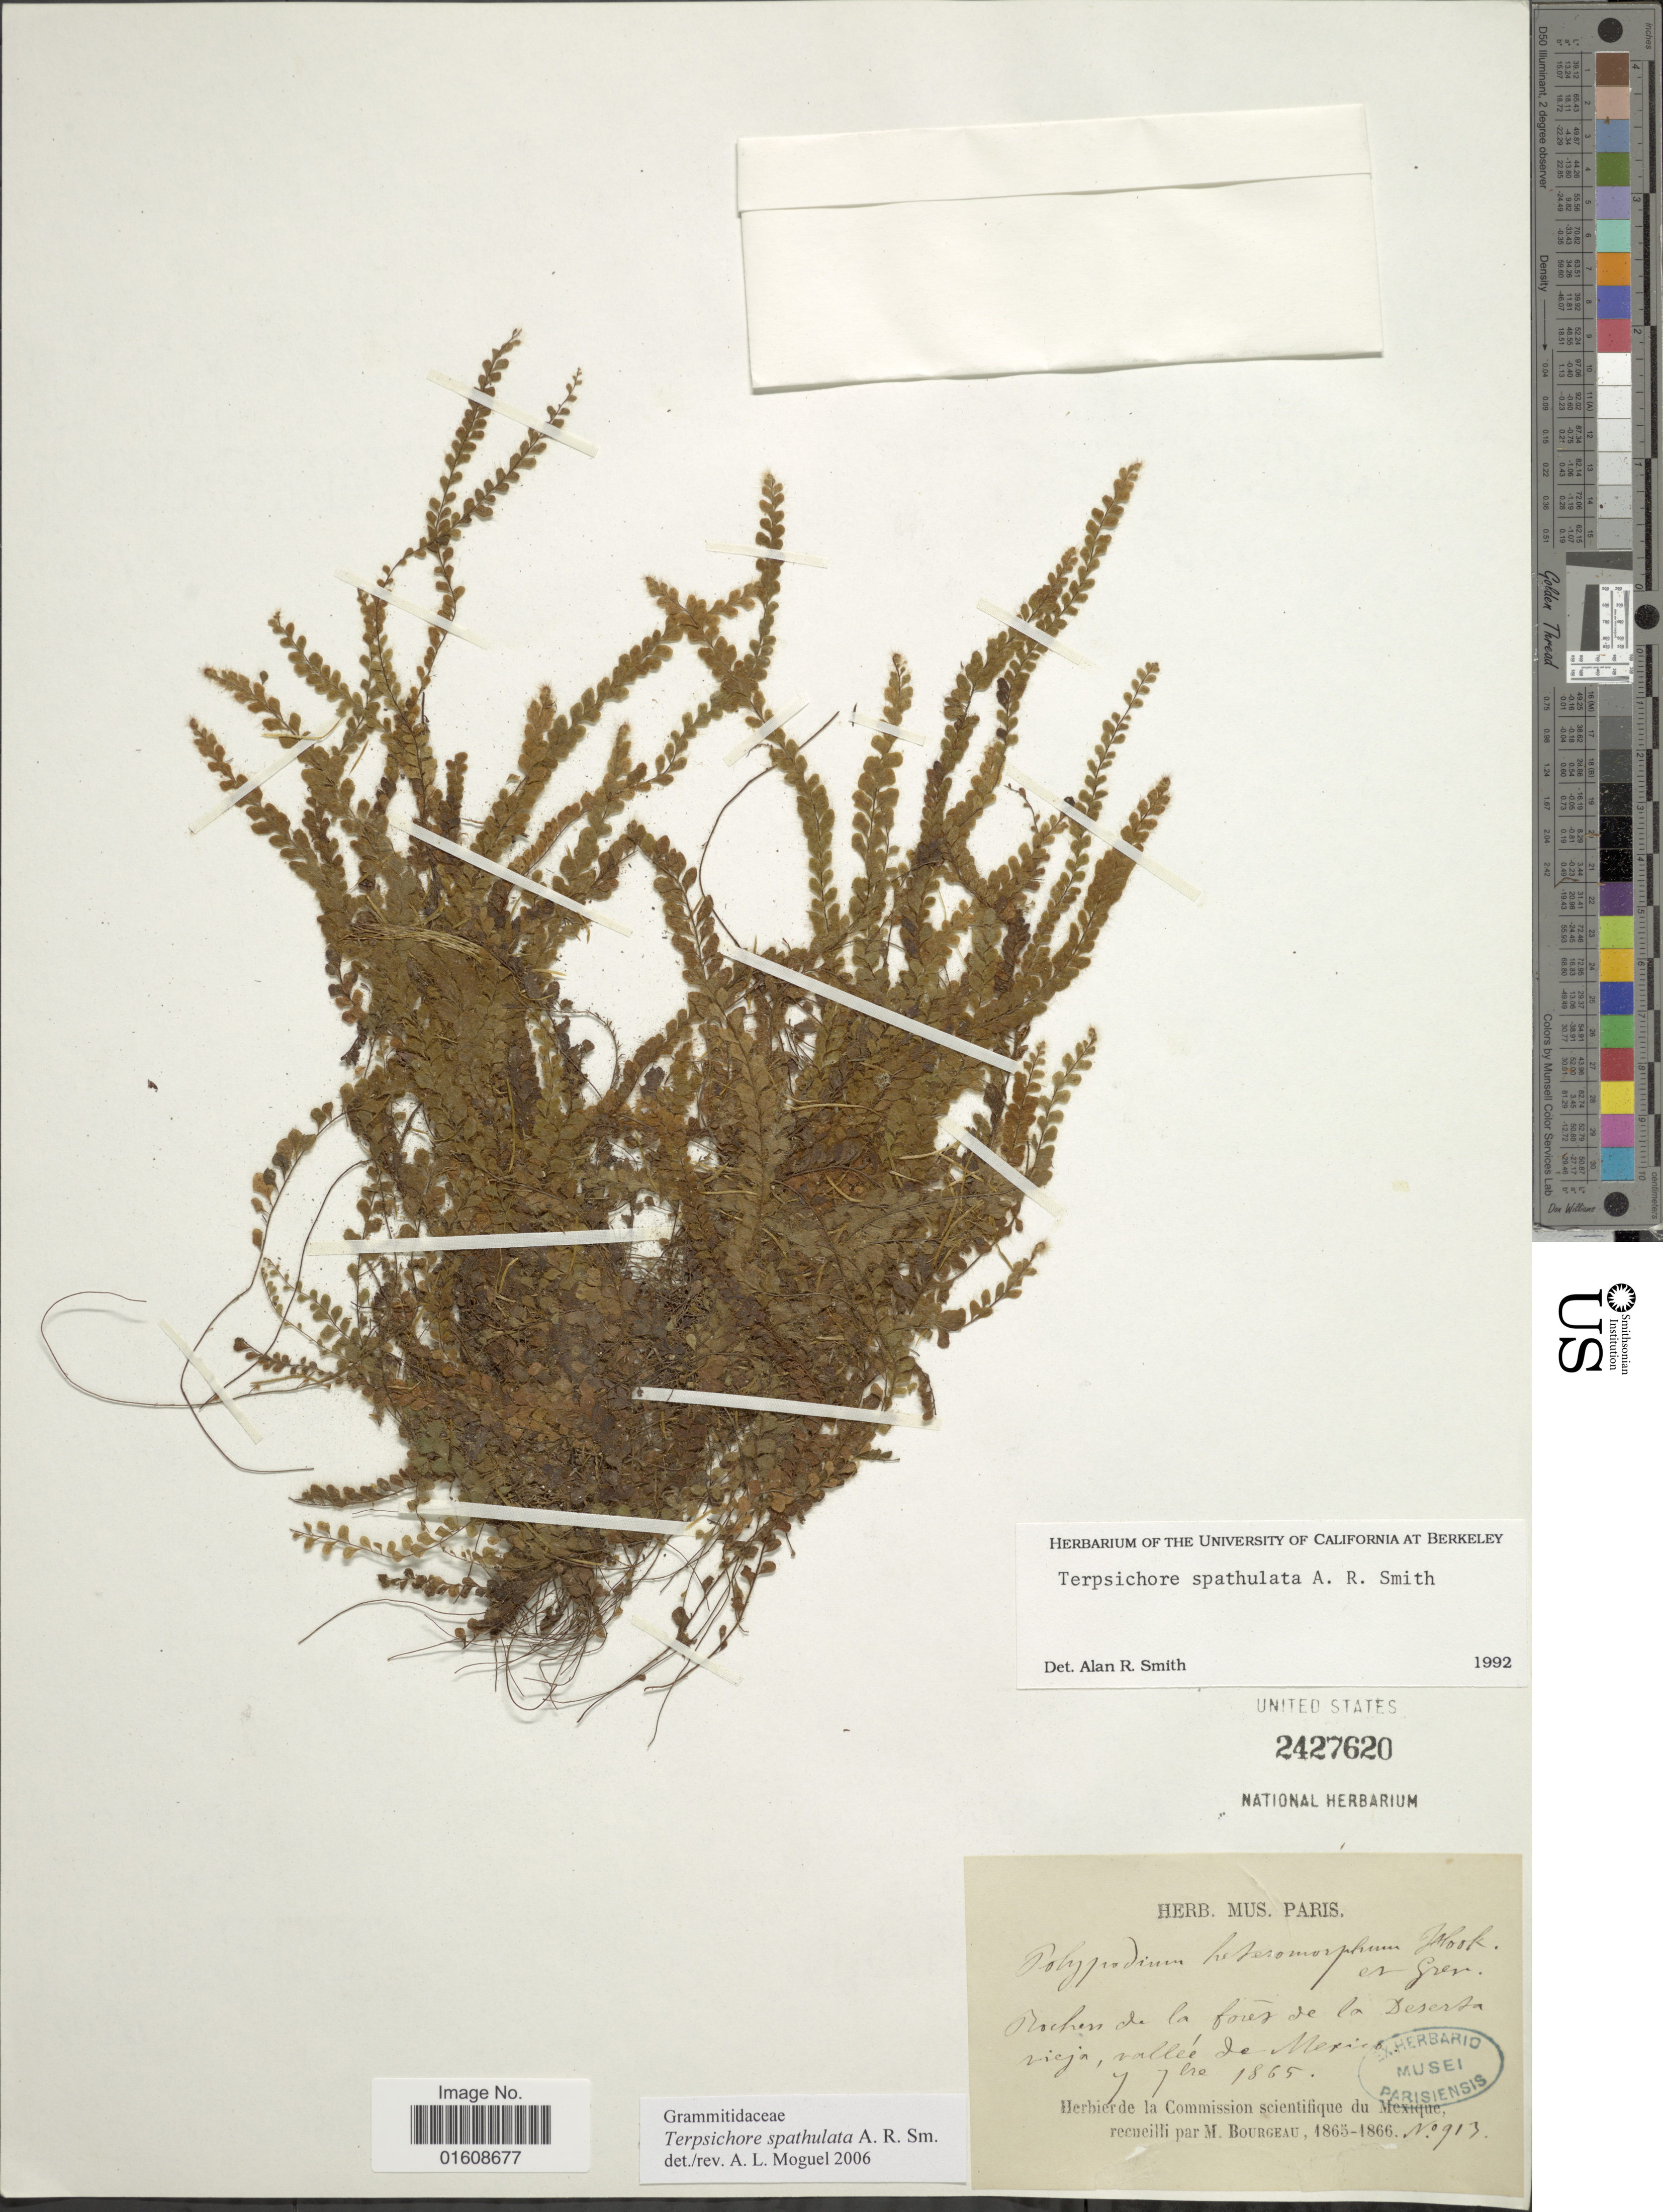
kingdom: Plantae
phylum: Tracheophyta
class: Polypodiopsida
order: Polypodiales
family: Polypodiaceae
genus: Alansmia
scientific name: Alansmia spathulata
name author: (A.R. Sm.) Moguel & M. Kessler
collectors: M. Bourgeau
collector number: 913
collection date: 1865-07-07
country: Mexico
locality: Rochers de la forêt de la Deserta Vieja, Vallée de Mexico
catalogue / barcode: US 2427620